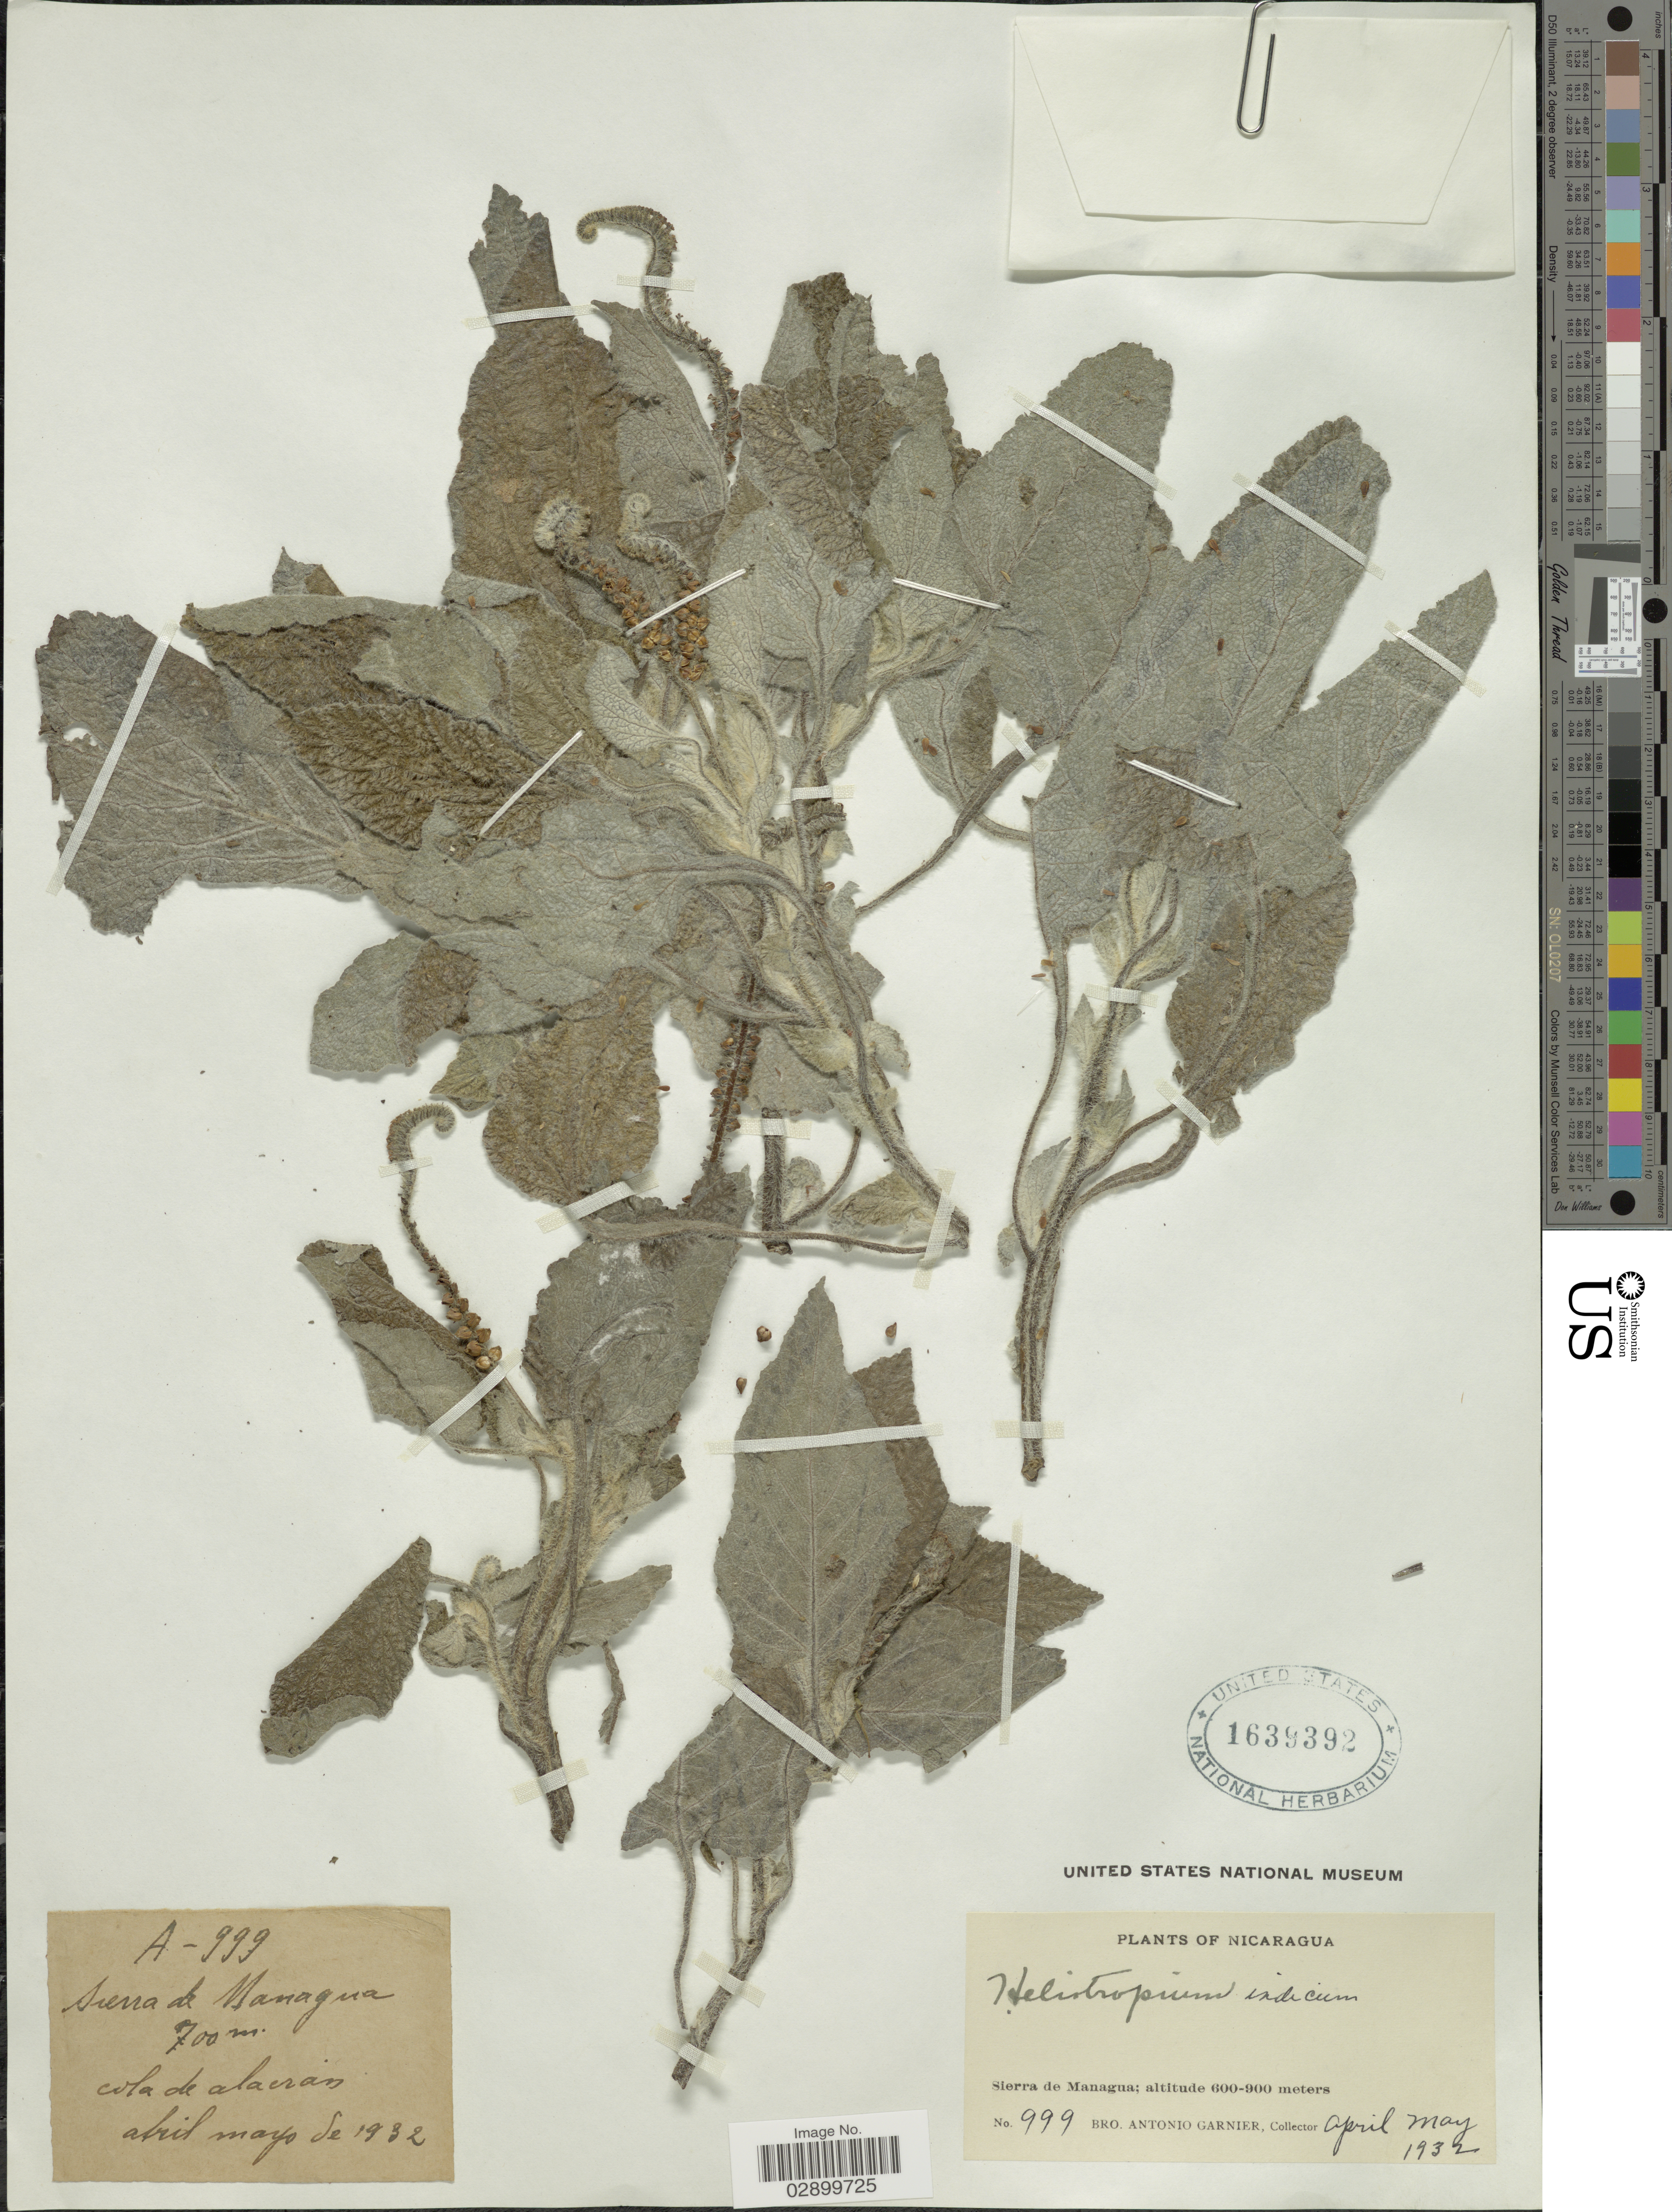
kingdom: Plantae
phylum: Tracheophyta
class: Magnoliopsida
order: Boraginales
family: Heliotropiaceae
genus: Heliotropium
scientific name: Heliotropium indicum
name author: L.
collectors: Bro. A. Garnier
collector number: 999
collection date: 1932-04/1932-05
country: Nicaragua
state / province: Managua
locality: Sierra de Managua.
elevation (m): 600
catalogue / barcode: US 1639392